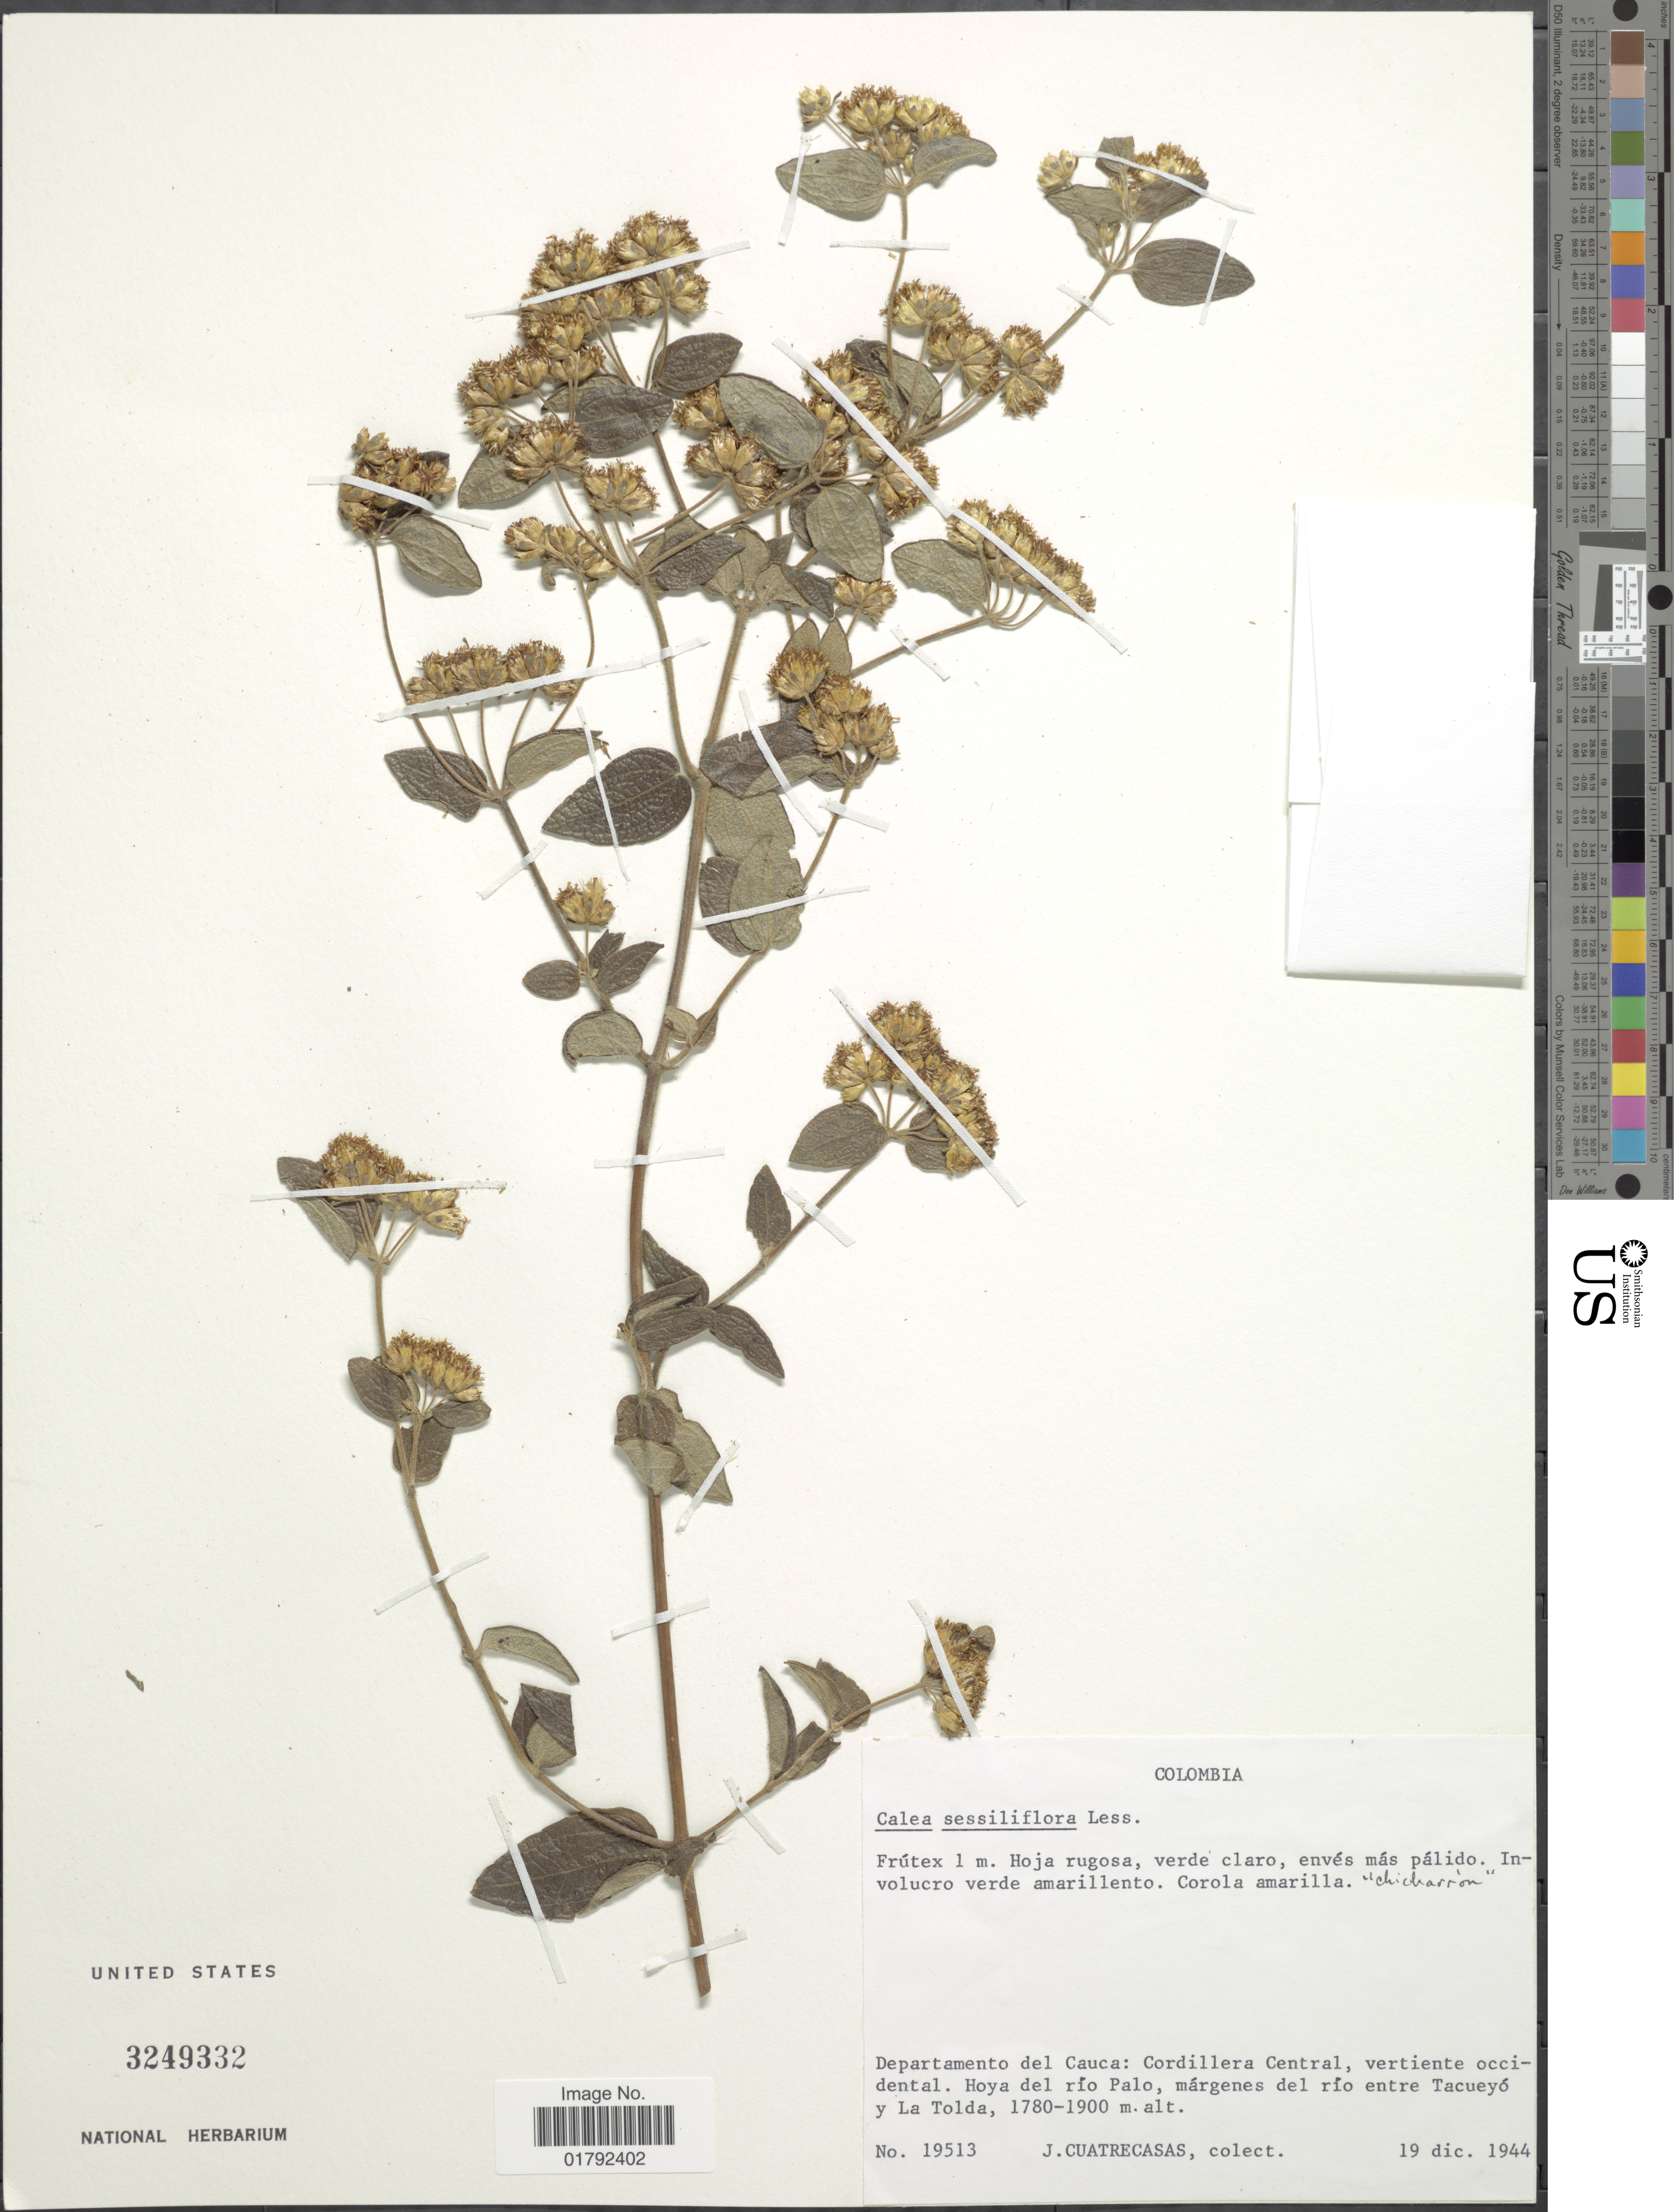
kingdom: Plantae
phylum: Tracheophyta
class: Magnoliopsida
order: Asterales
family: Asteraceae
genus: Calea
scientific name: Calea sessiliflora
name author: Less.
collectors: J. Cuatrecasas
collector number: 19513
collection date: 1944-12-19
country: Colombia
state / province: Cauca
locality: Cordillera Central, vertiente occidental, Hoya del rio Palo, margenes del rio entre Tacueyo y La Tolda.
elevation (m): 1780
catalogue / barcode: US 3249332